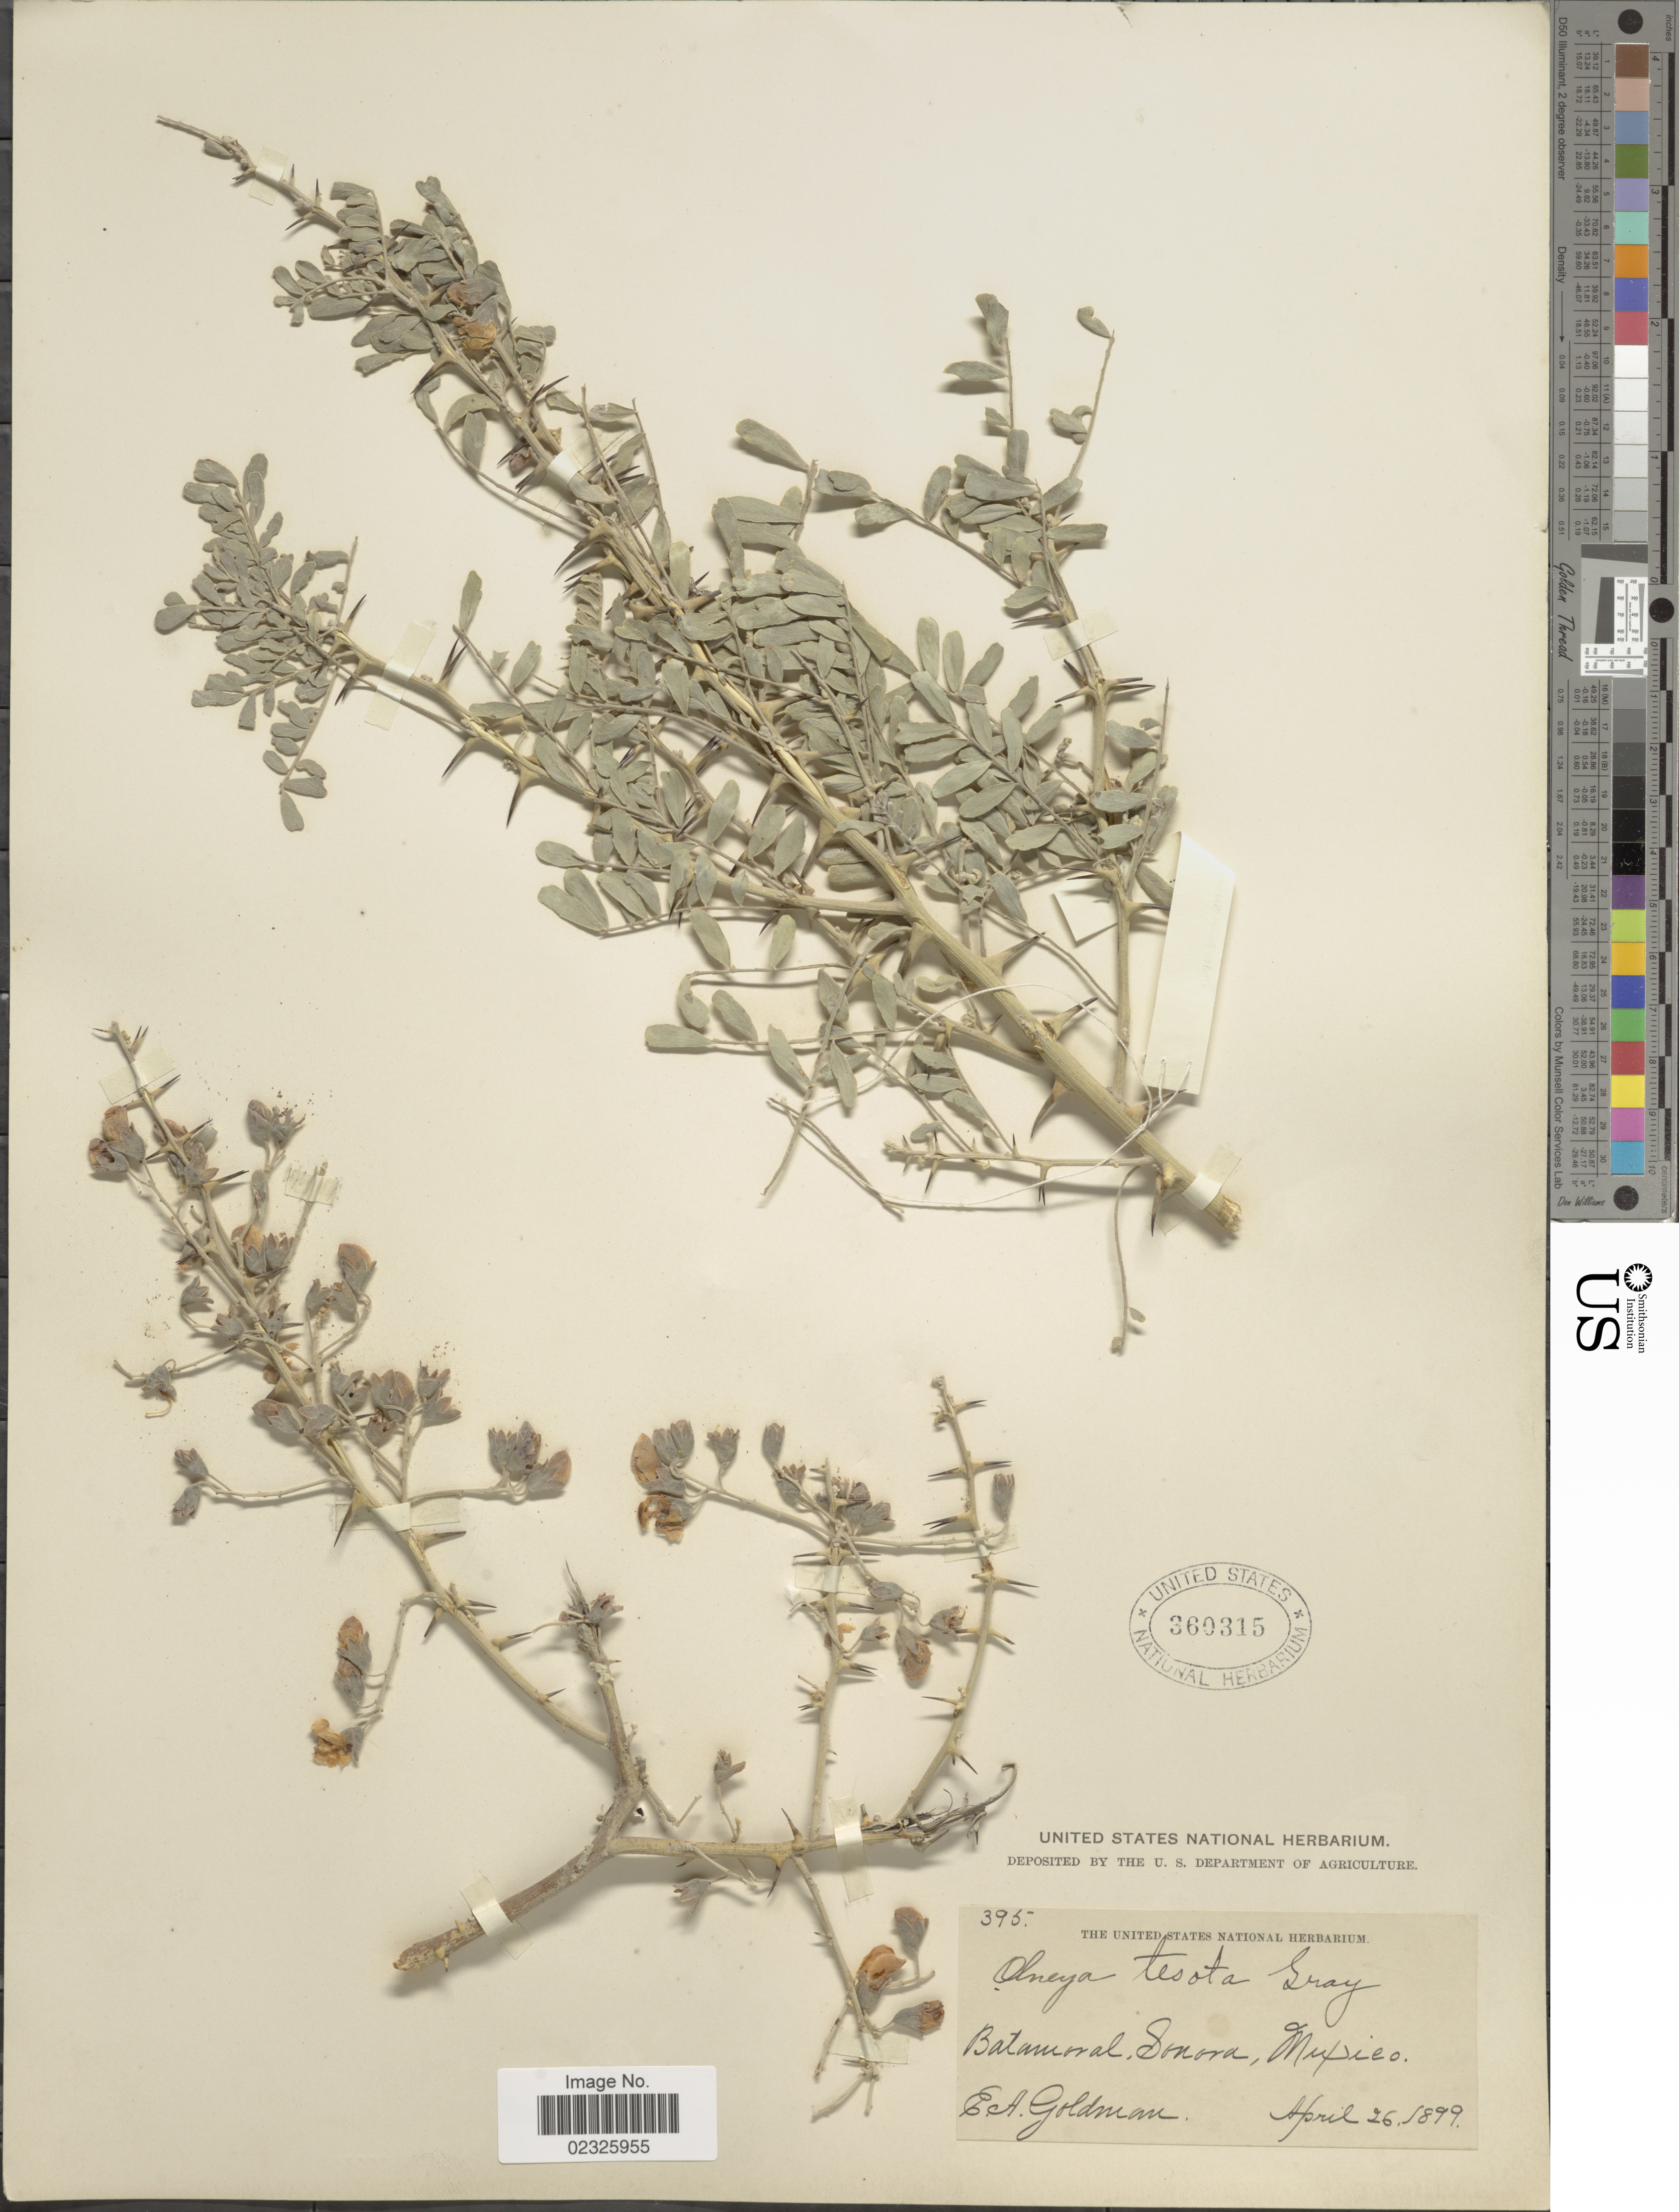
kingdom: Plantae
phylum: Tracheophyta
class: Magnoliopsida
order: Fabales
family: Fabaceae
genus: Olneya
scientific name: Olneya tesota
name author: A. Gray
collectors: E. A. Goldman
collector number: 395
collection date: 1899-04-26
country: Mexico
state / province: Sonora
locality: Batamoral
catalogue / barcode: US 360315